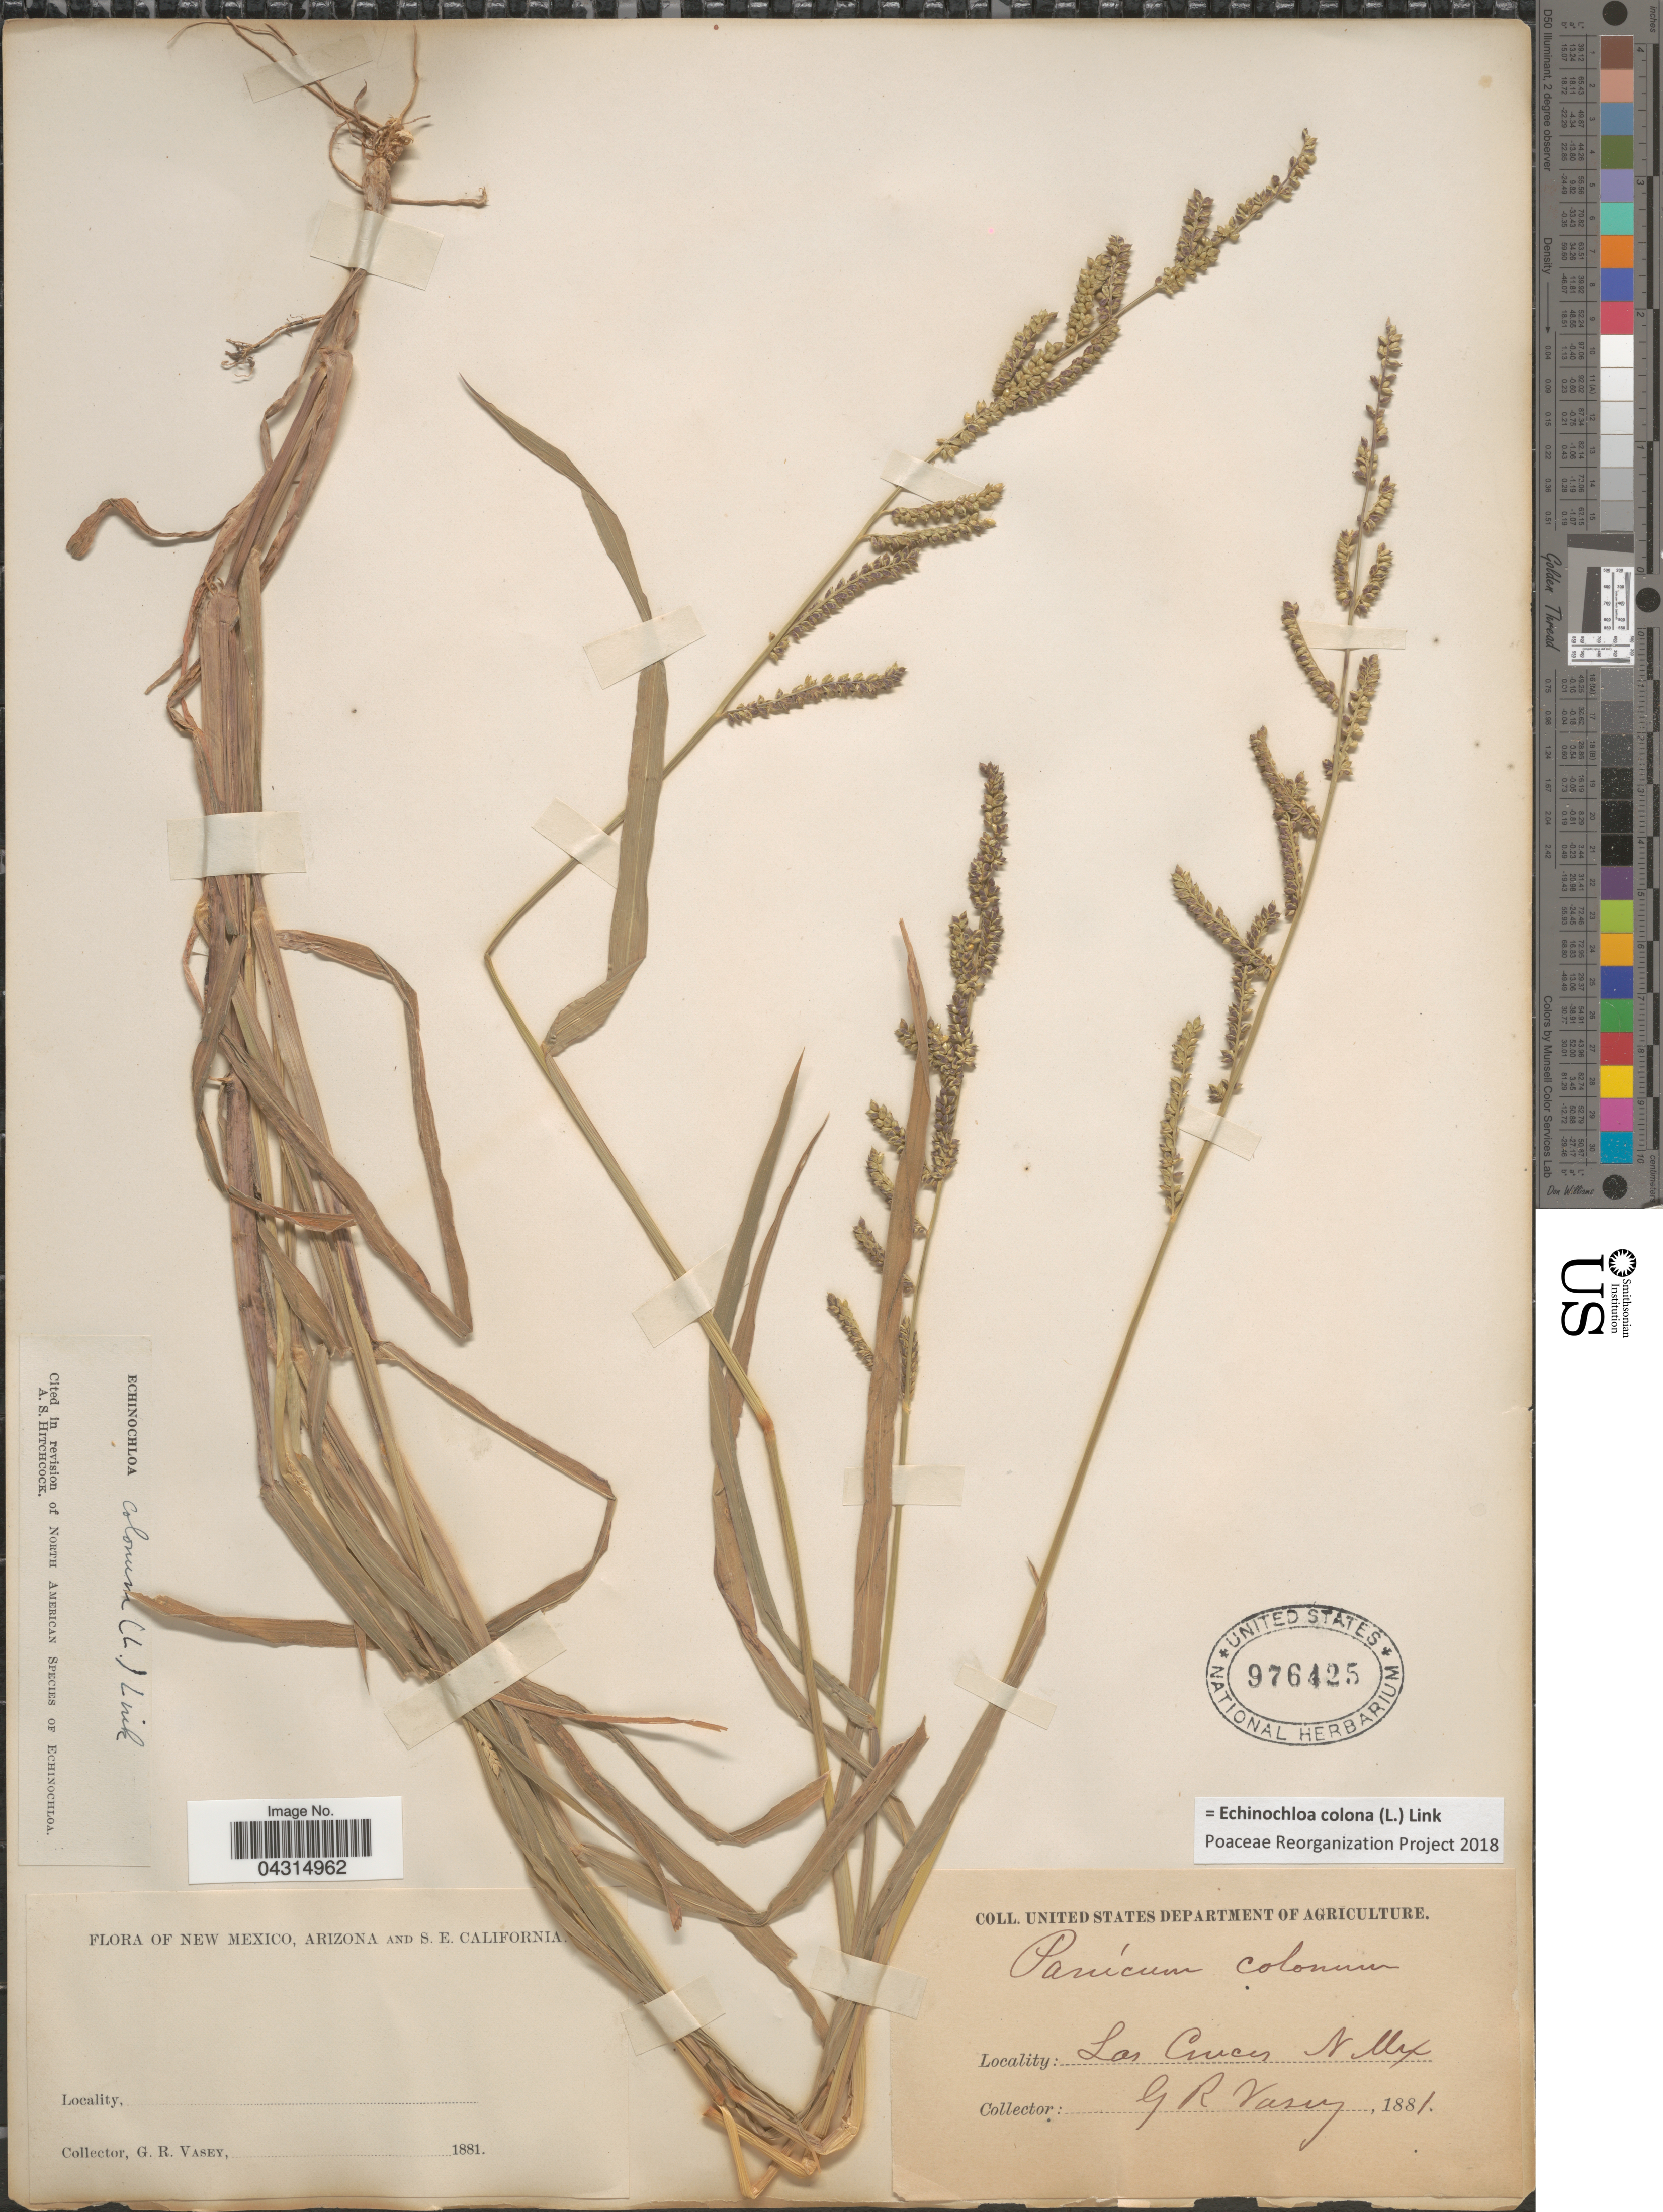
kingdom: Plantae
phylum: Tracheophyta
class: Liliopsida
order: Poales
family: Poaceae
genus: Echinochloa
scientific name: Echinochloa colona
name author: (L.) Link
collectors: G. R. Vasey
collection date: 1881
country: United States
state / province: New Mexico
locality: Las Cruces.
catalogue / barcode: US 976425